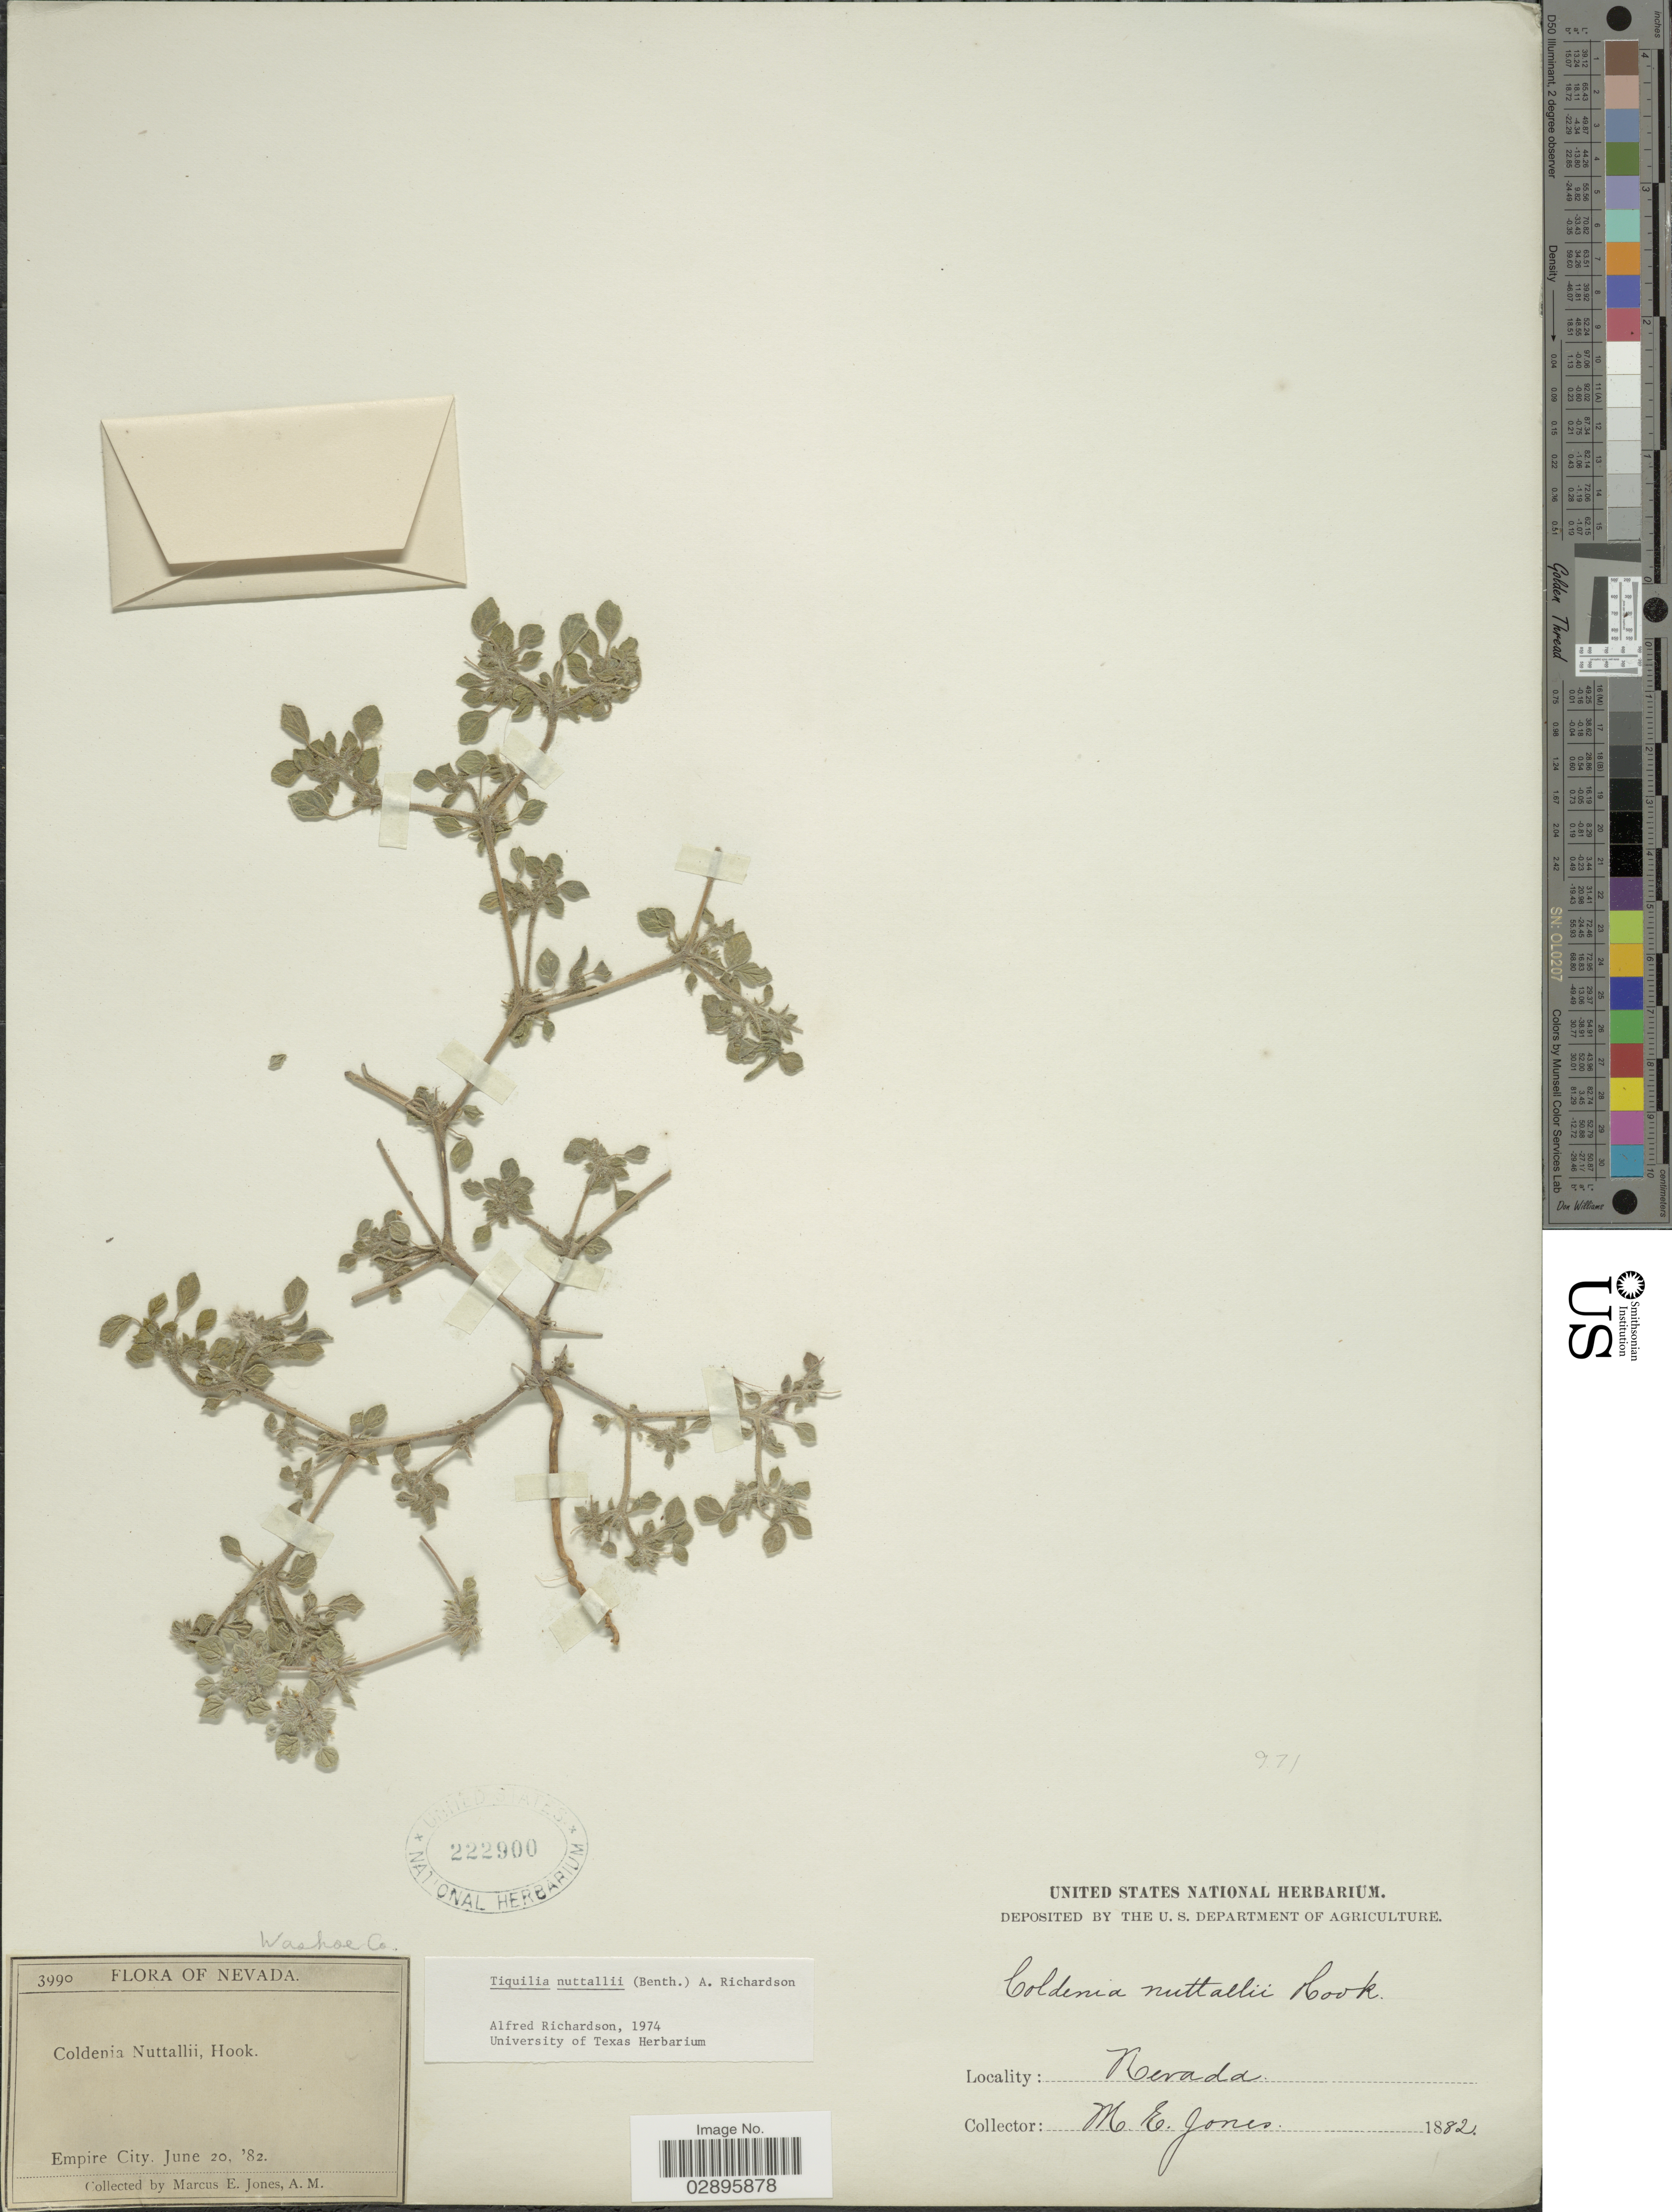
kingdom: Plantae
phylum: Tracheophyta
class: Magnoliopsida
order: Boraginales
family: Ehretiaceae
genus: Tiquilia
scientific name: Tiquilia nuttallii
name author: (Hook.) A.T. Richardson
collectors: M. E. Jones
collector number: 3990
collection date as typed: Transcribed d/m/y: 20/6/82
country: United States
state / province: Nevada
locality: Washoe Co. Empire City.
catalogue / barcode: US 222900